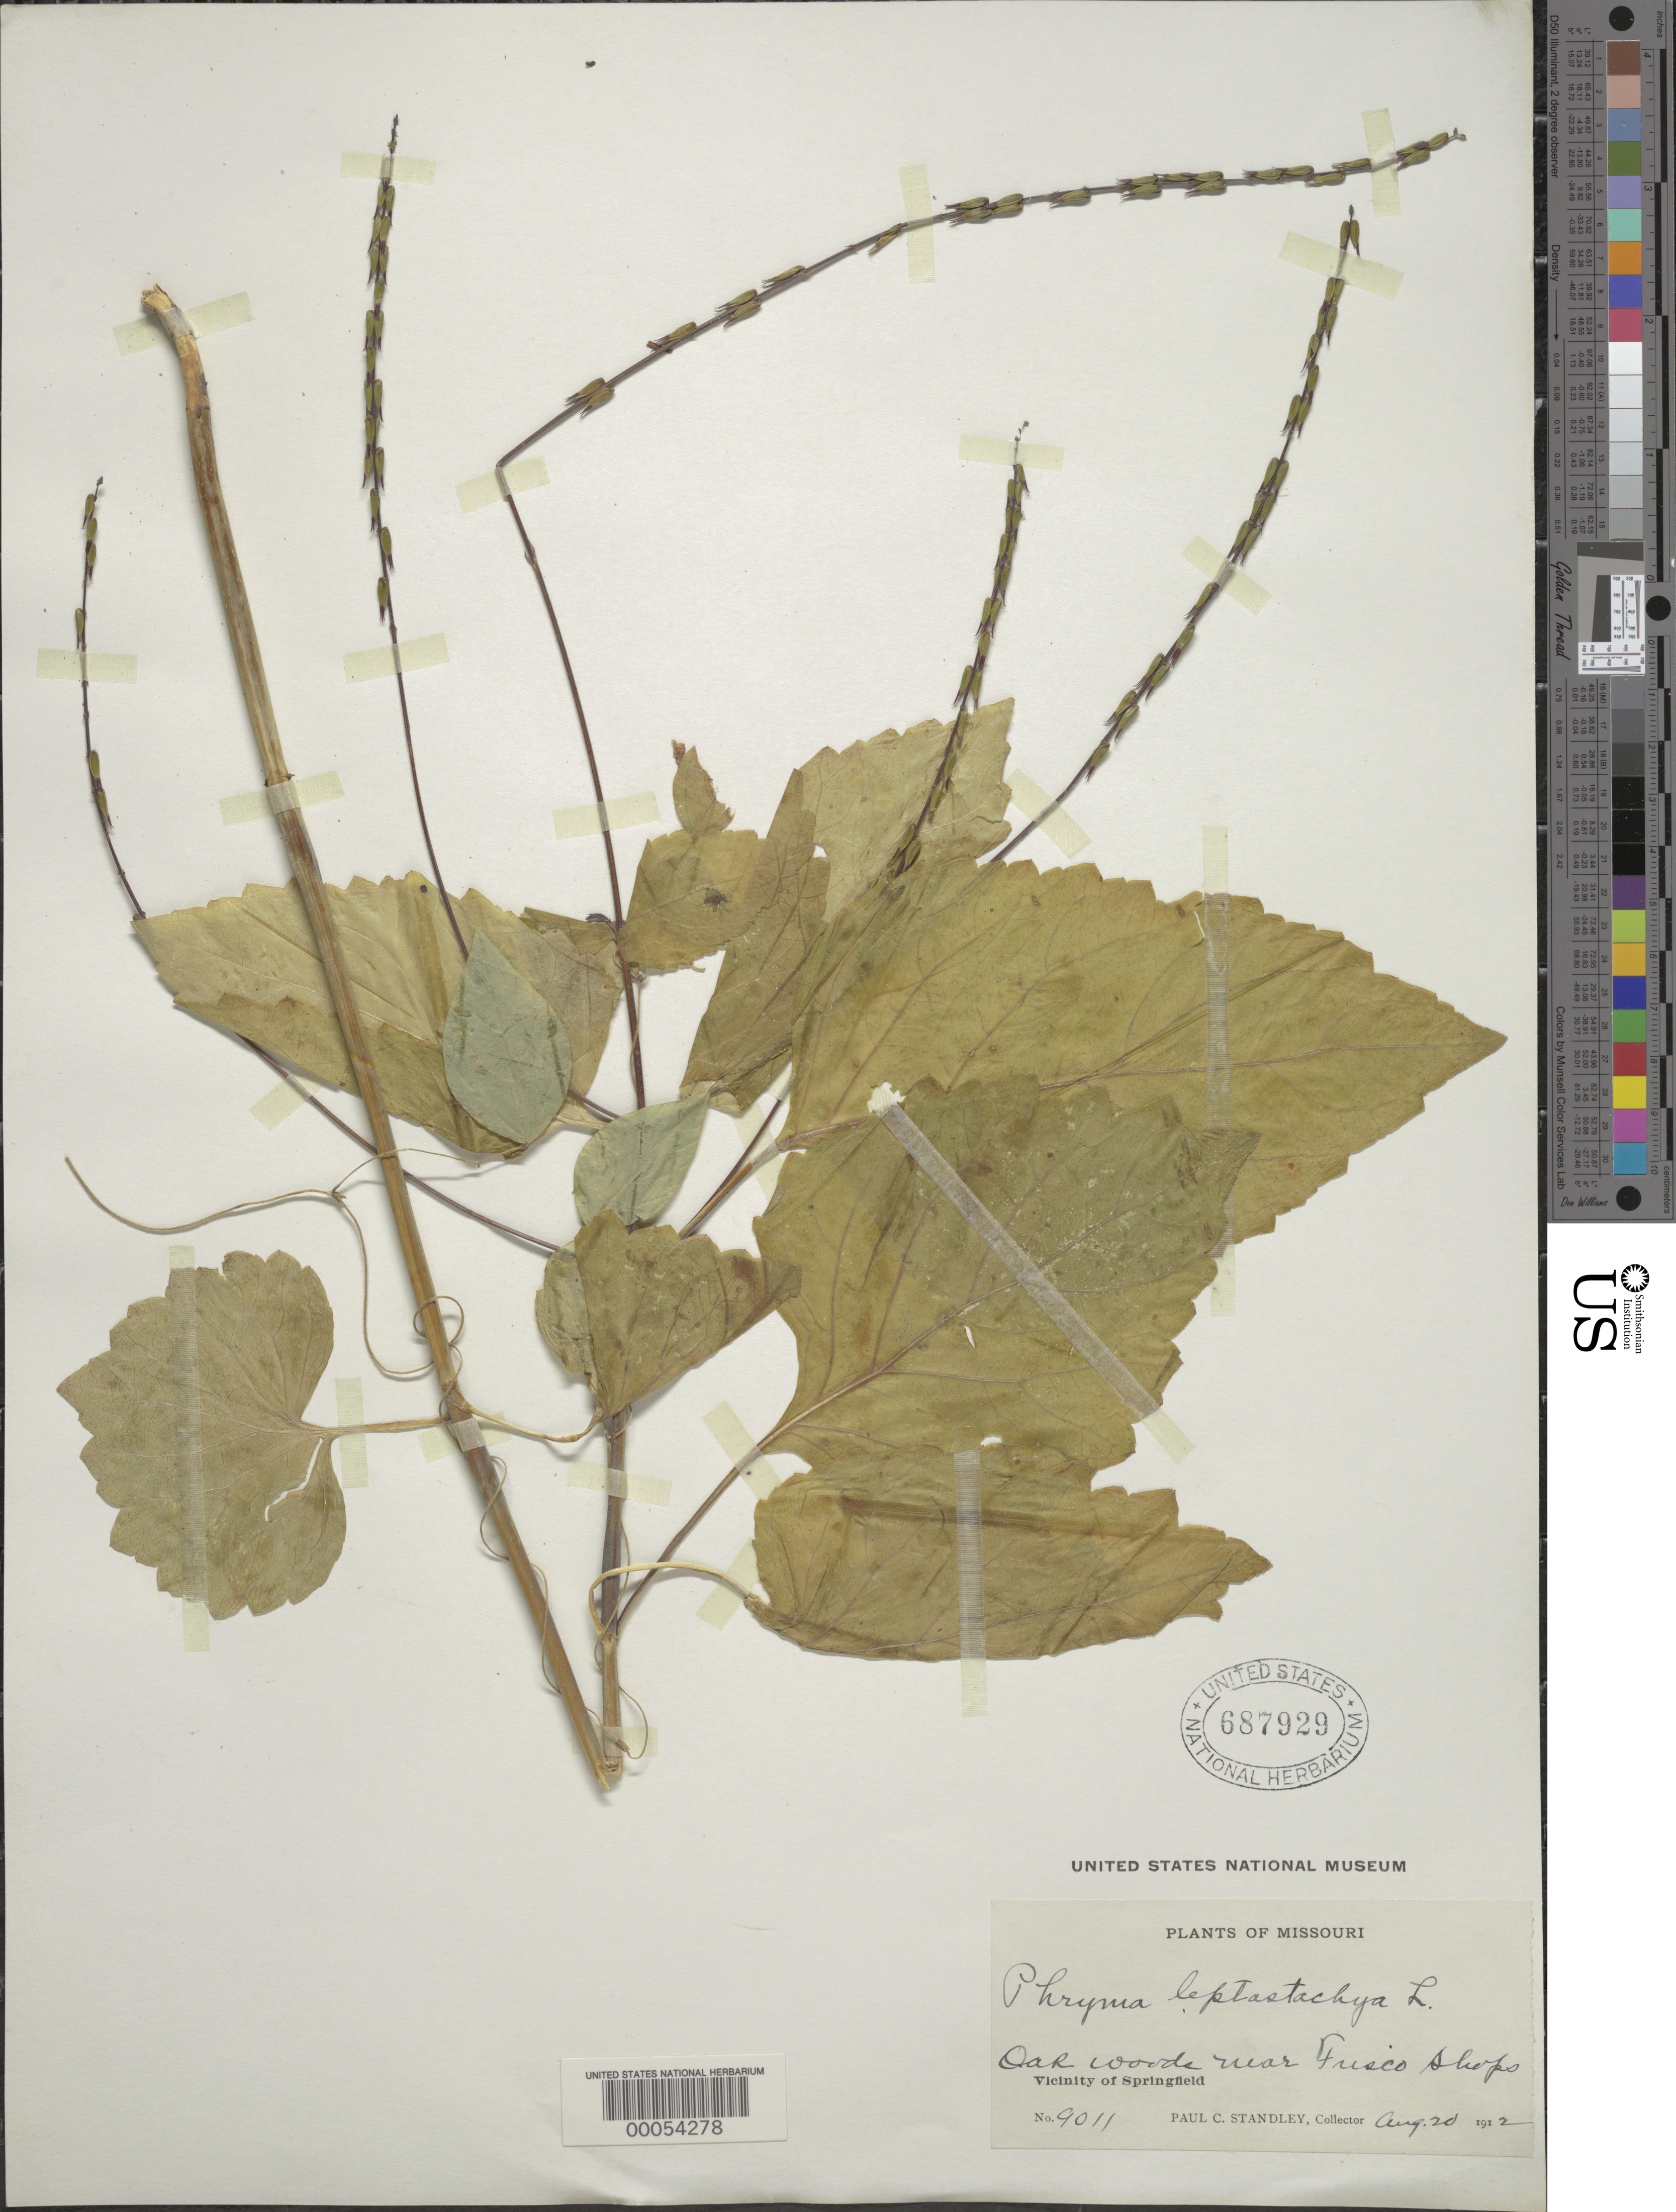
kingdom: Plantae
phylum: Tracheophyta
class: Magnoliopsida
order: Lamiales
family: Phrymaceae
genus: Phryma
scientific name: Phryma leptostachya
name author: L.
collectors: P. C. Standley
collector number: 9011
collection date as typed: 20 Aug 1912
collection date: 1912-08-20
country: United States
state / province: Missouri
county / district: Greene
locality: Vicinity of Springfield, near Frisco Shops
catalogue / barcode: US 687929